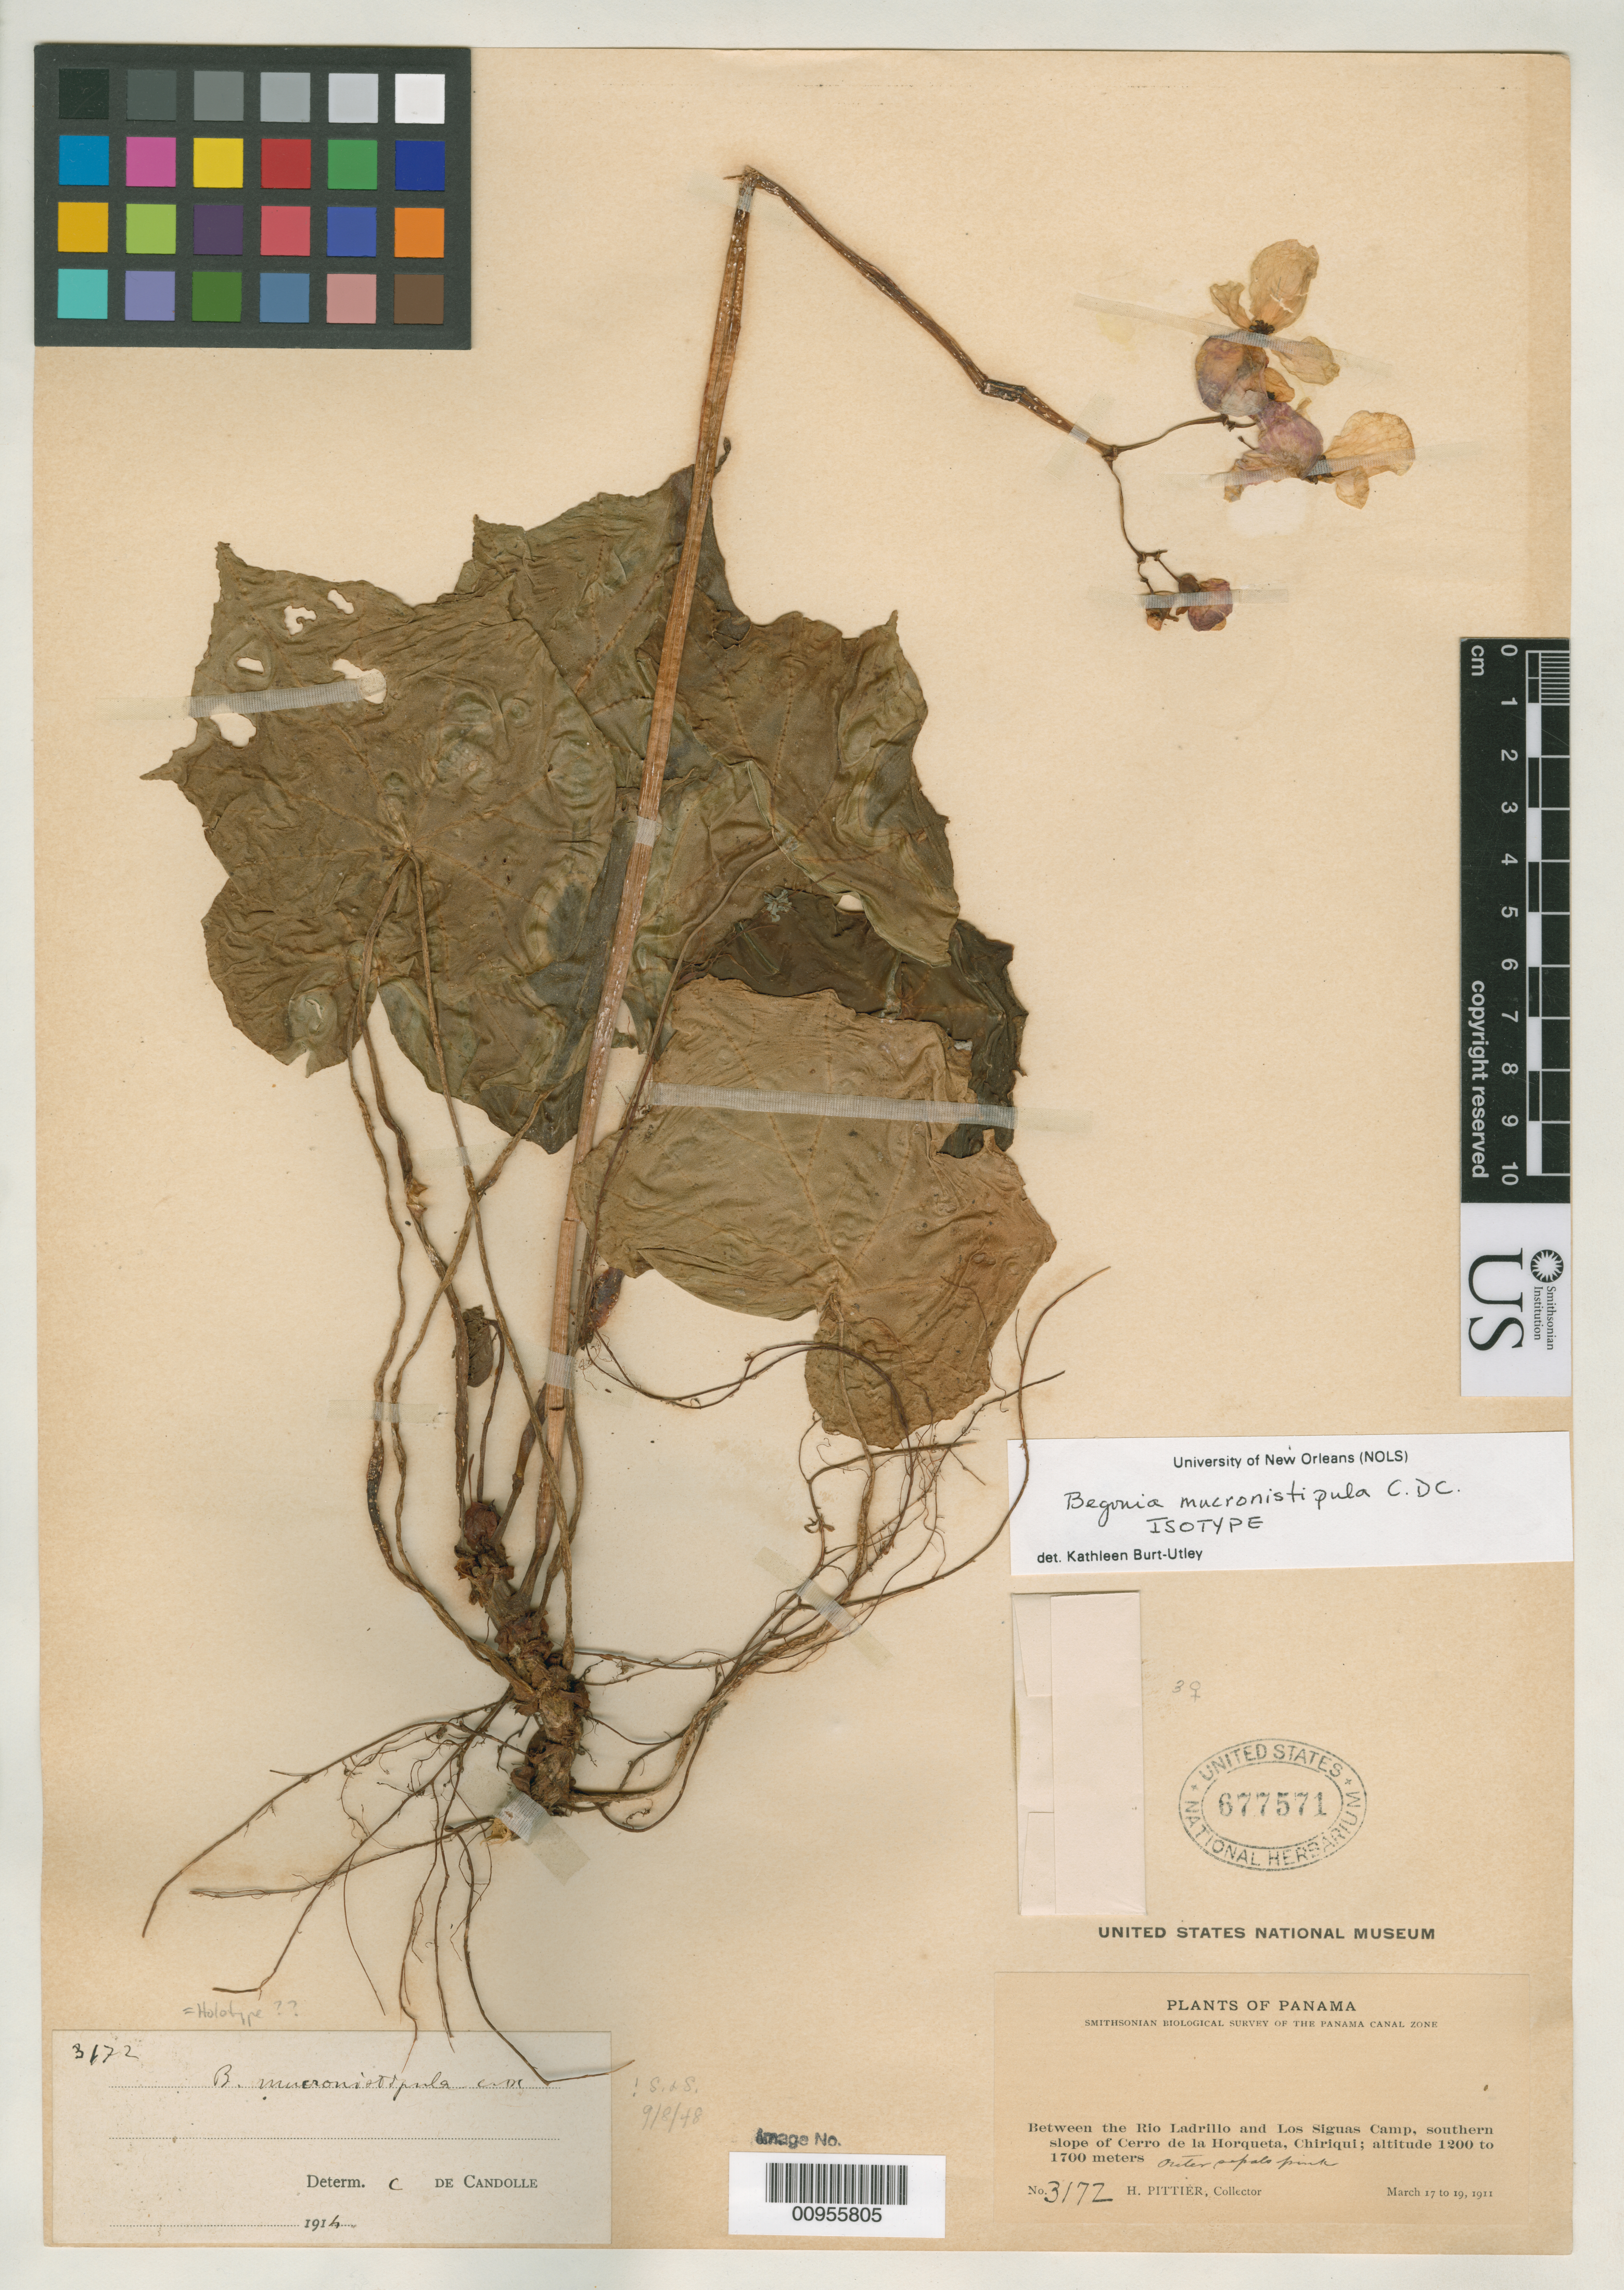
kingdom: Plantae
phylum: Tracheophyta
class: Magnoliopsida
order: Cucurbitales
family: Begoniaceae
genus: Begonia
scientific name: Begonia mucronistipula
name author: C. DC.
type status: Type Collection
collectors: H. F. Pittier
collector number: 3172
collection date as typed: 17 Mar 1911 to 19 Mar 1911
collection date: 1911-03-17/1911-03-19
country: Panama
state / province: Chiriquí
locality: S slope of Cerro de La Horqueta, between Rio Ladrillo & Los Siguas camp.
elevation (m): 1200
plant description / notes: Unclear whether holotypes of names in this publication are deposited at G or US; this sheet annotated as isotype by K. Burt-Utley.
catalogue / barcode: US 677571